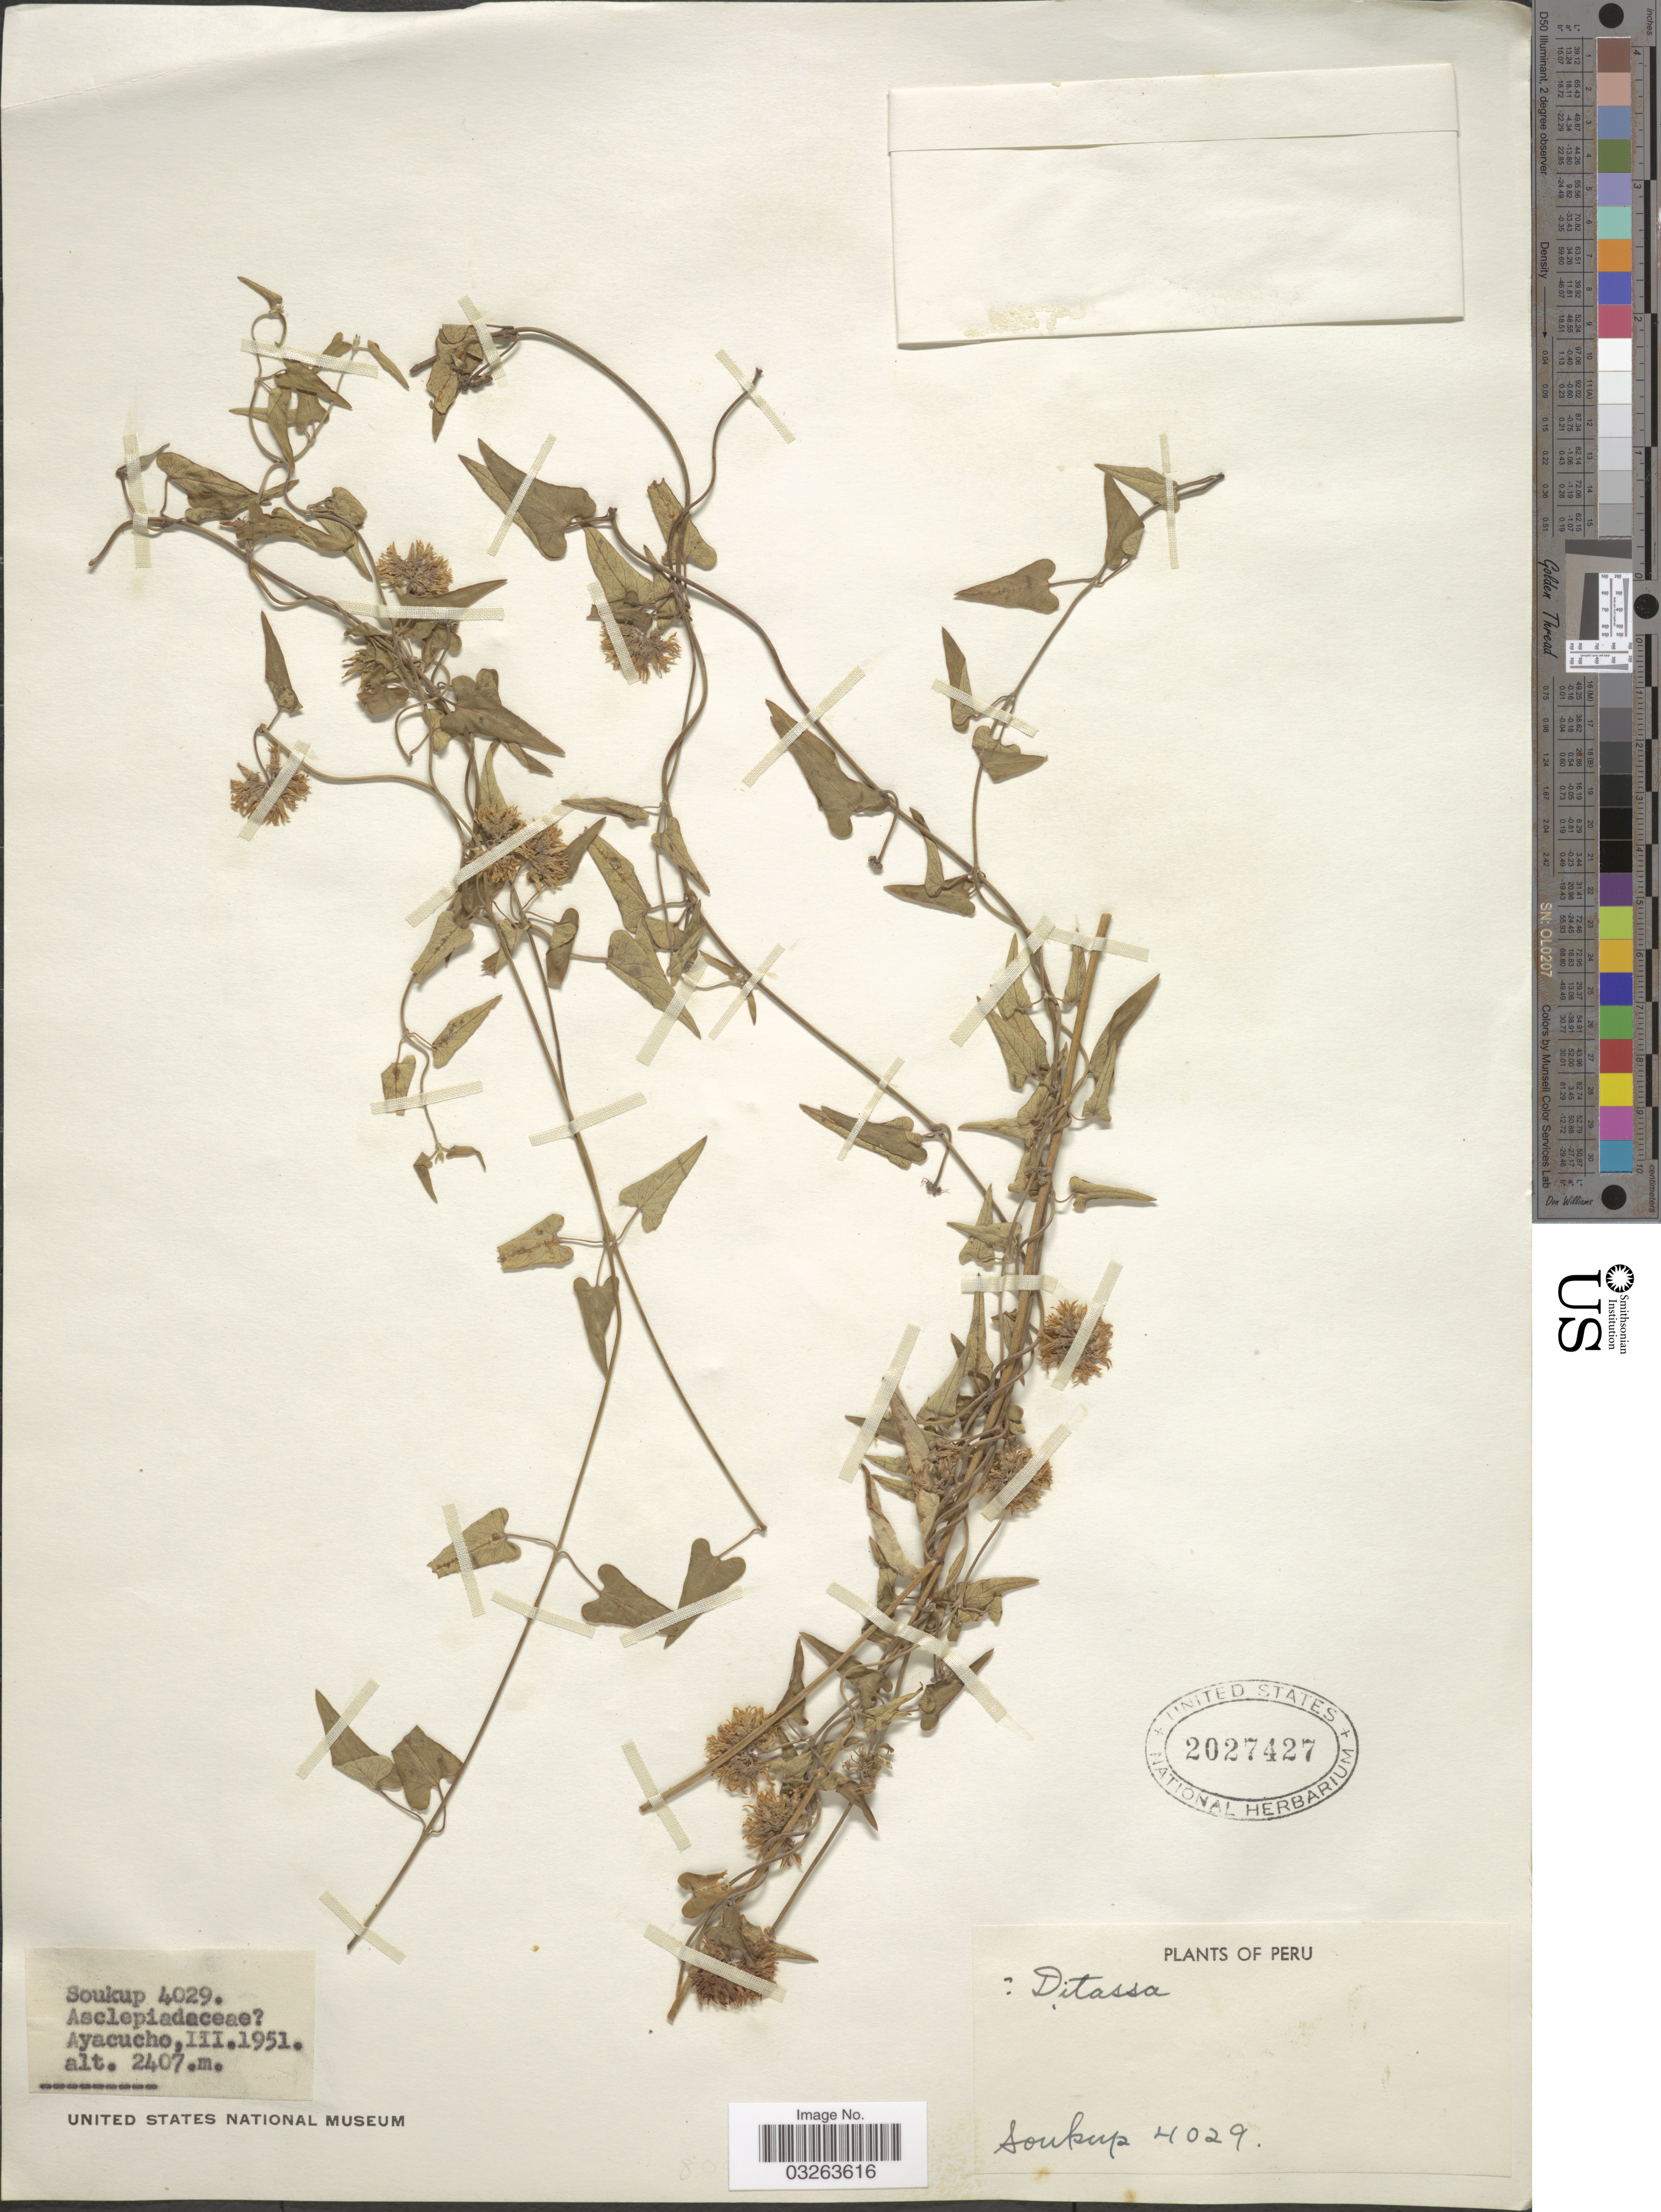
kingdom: Plantae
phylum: Tracheophyta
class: Magnoliopsida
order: Gentianales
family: Apocynaceae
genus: Ditassa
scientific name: Ditassa sp.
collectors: J. Soukup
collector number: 4029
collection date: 1951-03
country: Peru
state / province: Ayacucho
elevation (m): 2407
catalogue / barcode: US 2027427